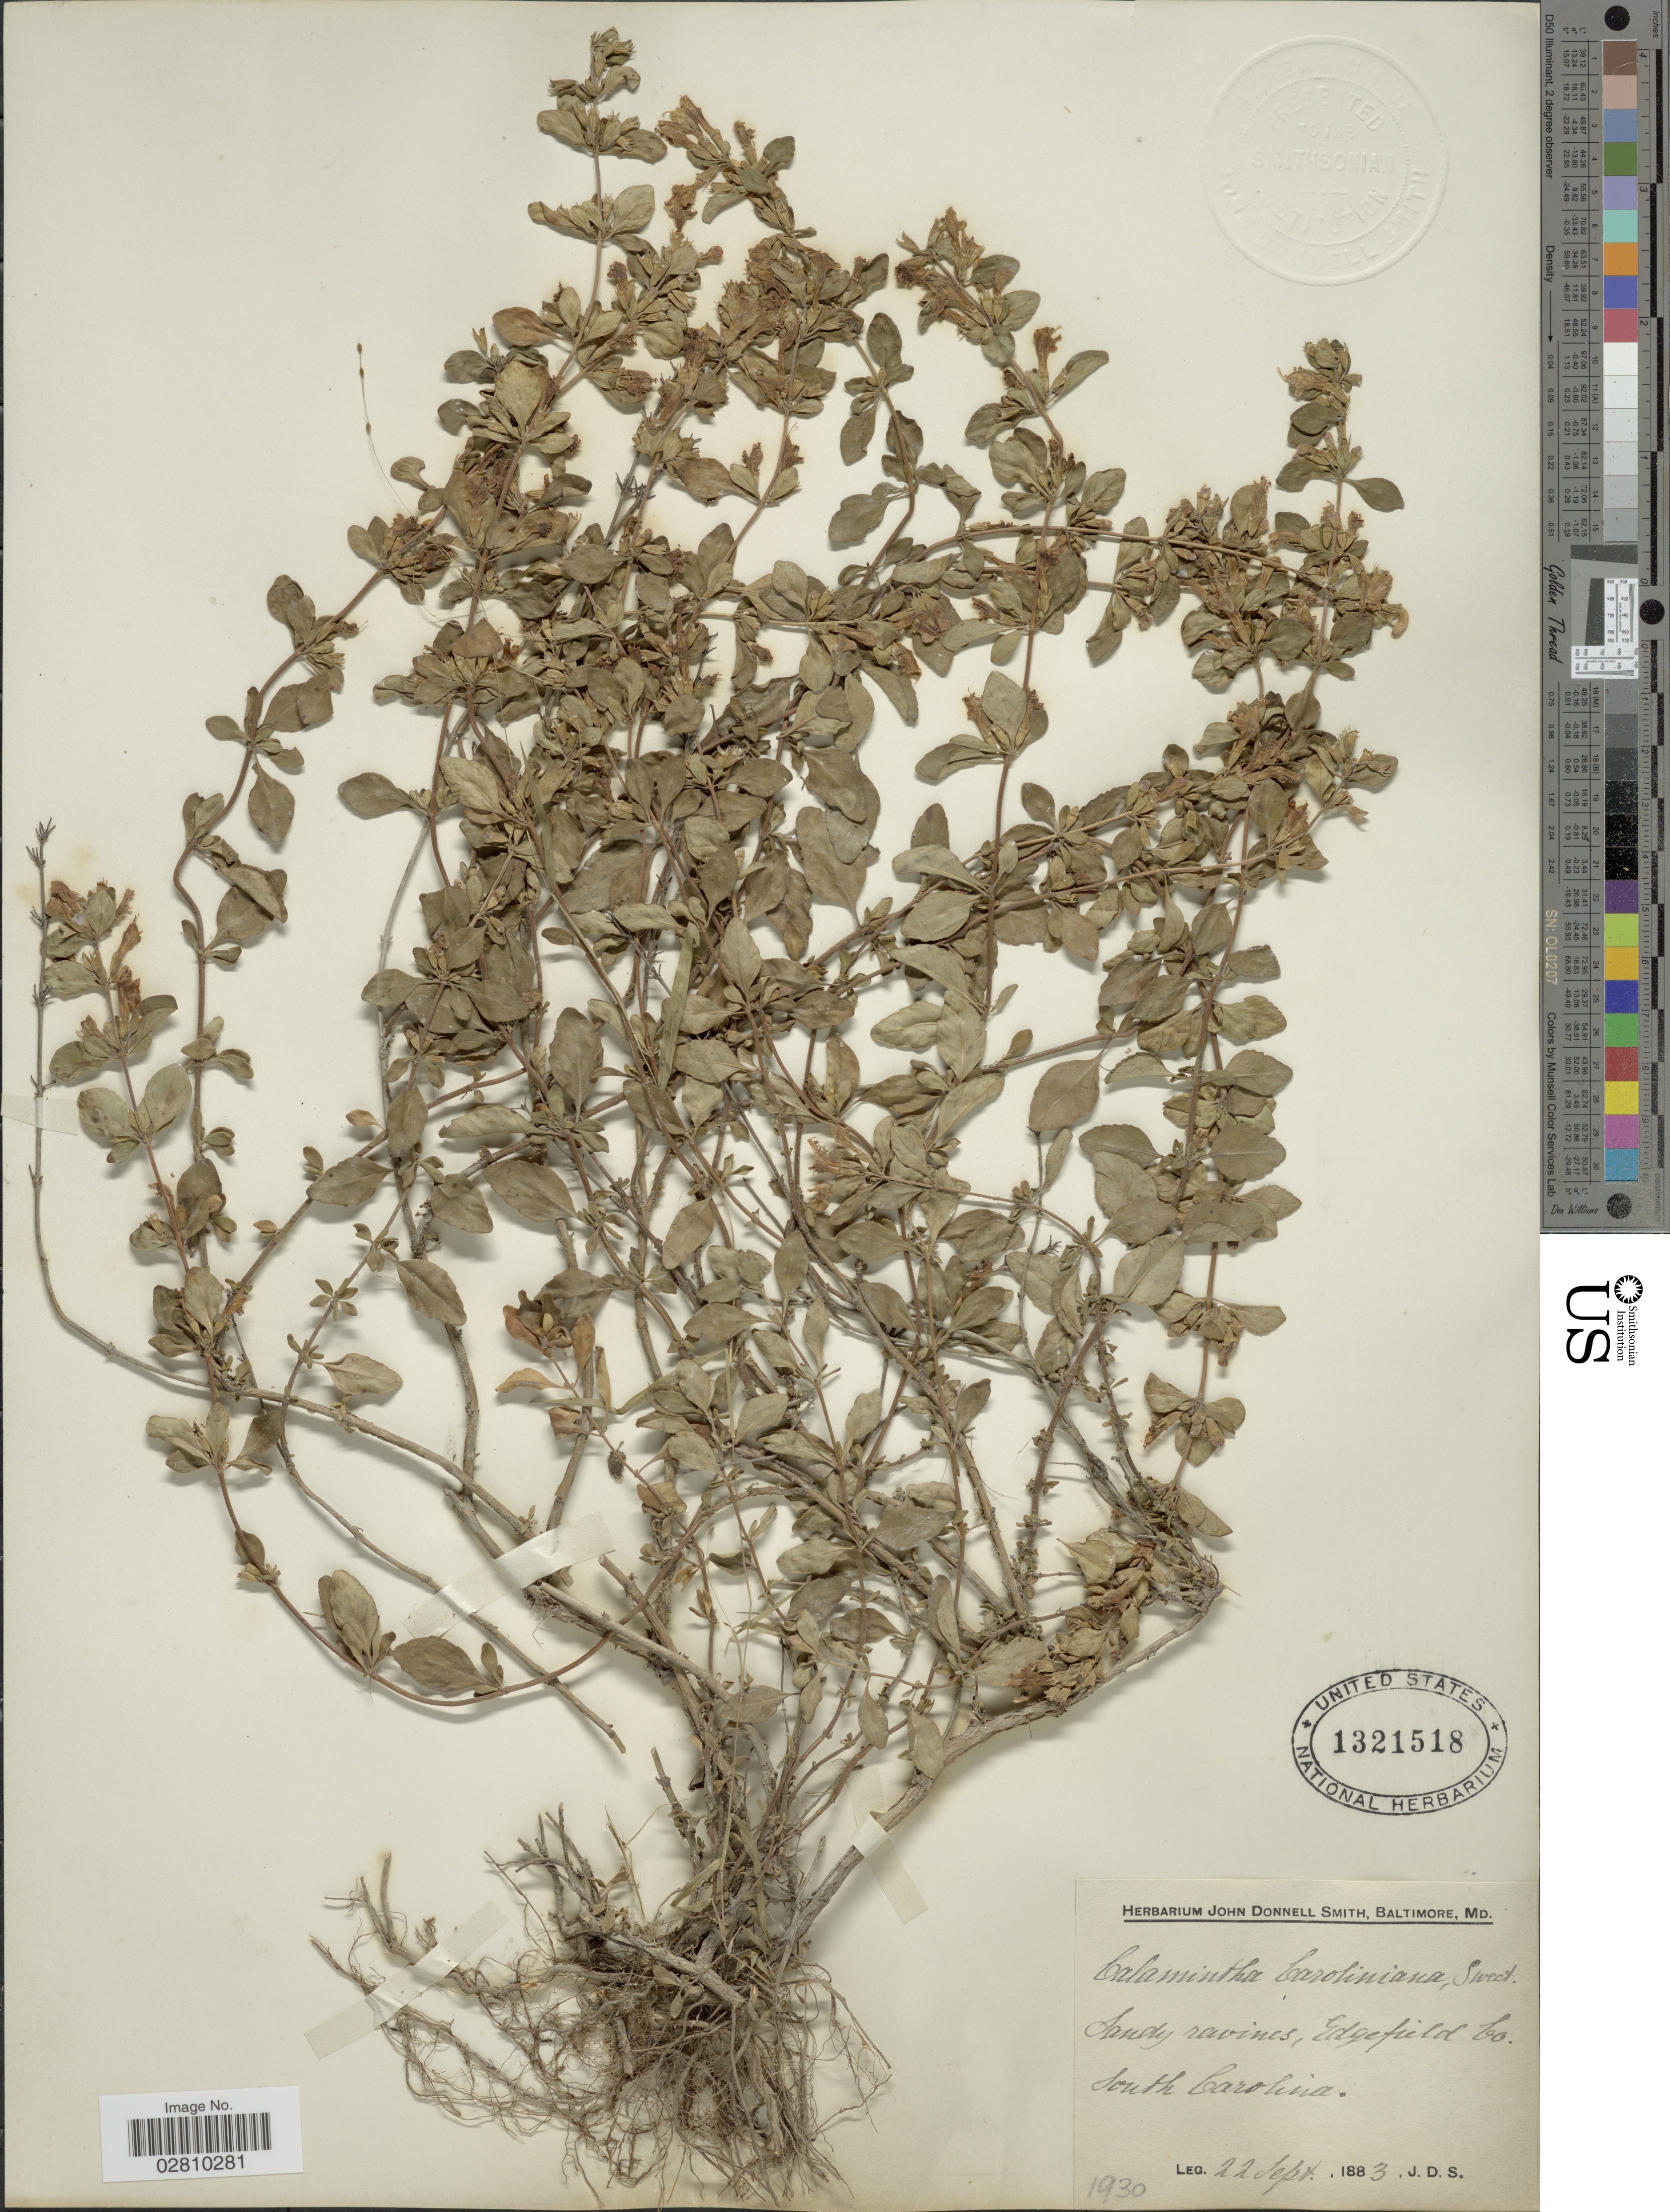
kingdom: Plantae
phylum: Tracheophyta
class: Magnoliopsida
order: Lamiales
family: Lamiaceae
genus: Clinopodium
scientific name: Clinopodium carolinianum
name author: Mill.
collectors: J. Donnell Smith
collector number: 1930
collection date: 1883-09-22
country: United States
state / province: South Carolina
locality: Sandy ravines, Edgefield Co.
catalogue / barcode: US 1321518